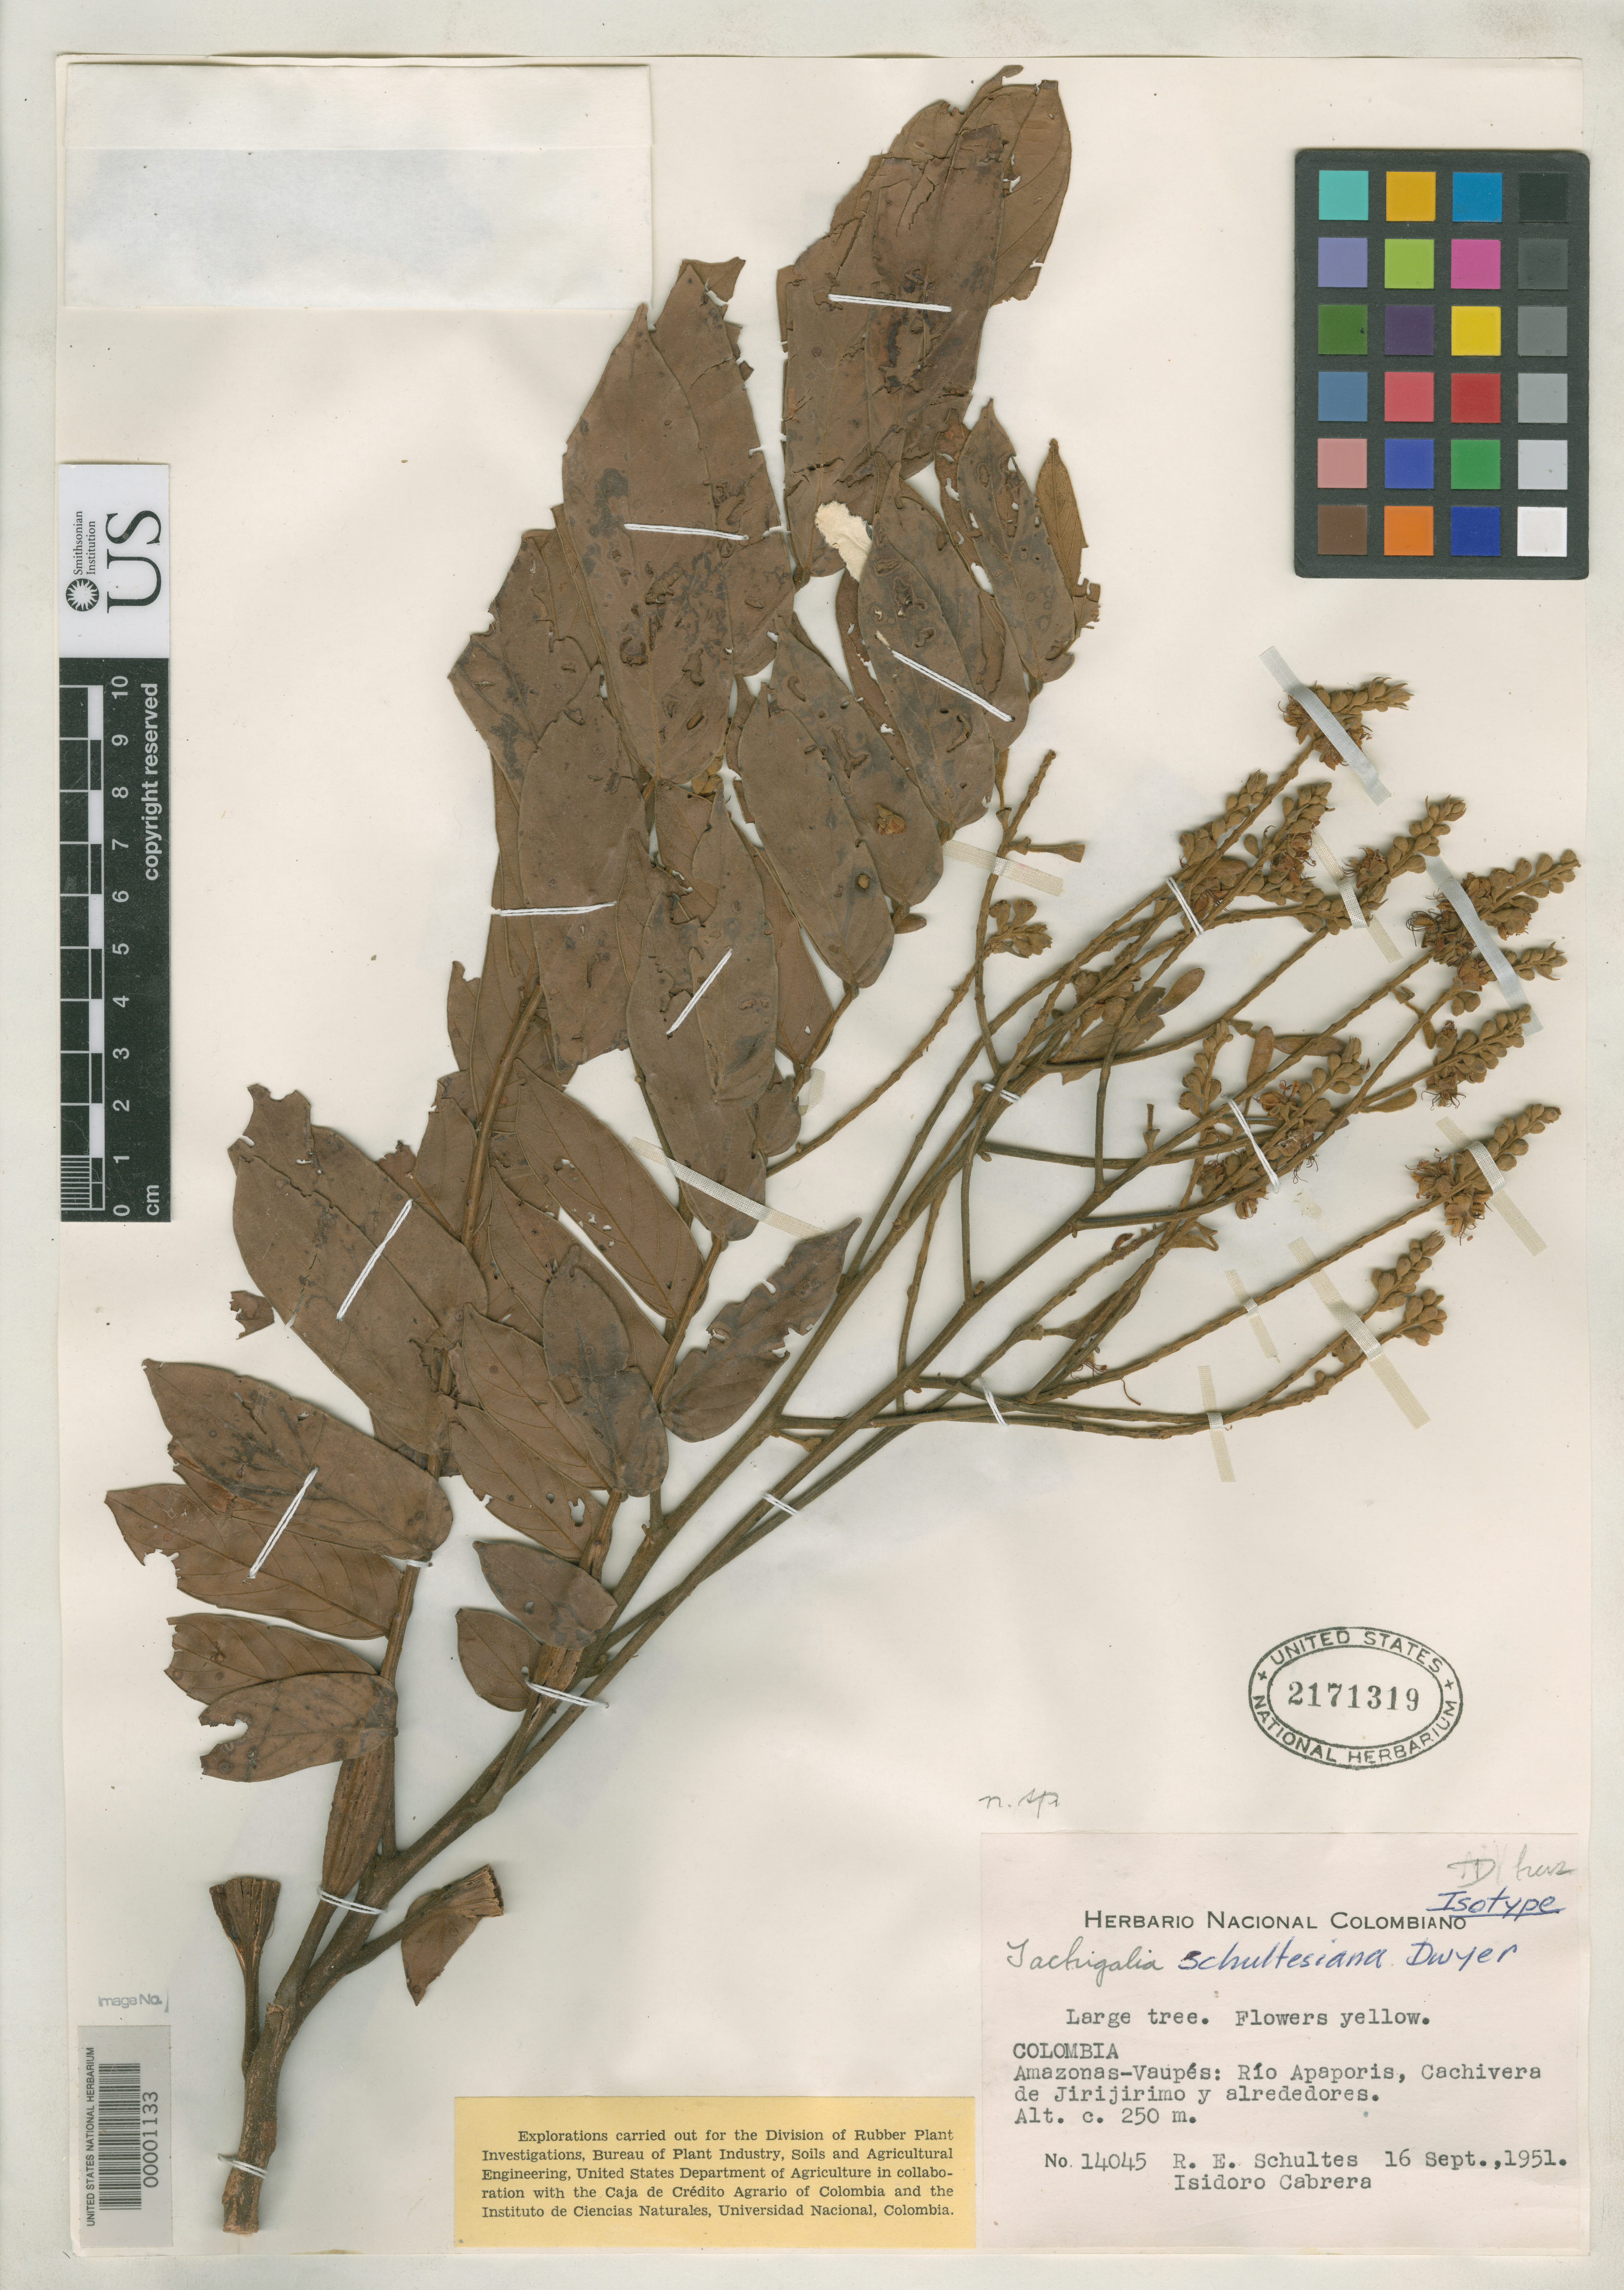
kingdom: Plantae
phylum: Tracheophyta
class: Magnoliopsida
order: Fabales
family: Fabaceae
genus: Tachigali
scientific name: Tachigali schultesiana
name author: Dwyer in R.E. Schult.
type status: Isotype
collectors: R. E. Schultes & I. Cabrera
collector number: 14045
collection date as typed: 16 Sep 1951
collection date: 1951-09-16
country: Colombia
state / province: Amazônas / Vaupés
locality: Rio Apaporis, Cachivera de Jirijirimo and vicinity.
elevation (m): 250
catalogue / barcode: US 2171319